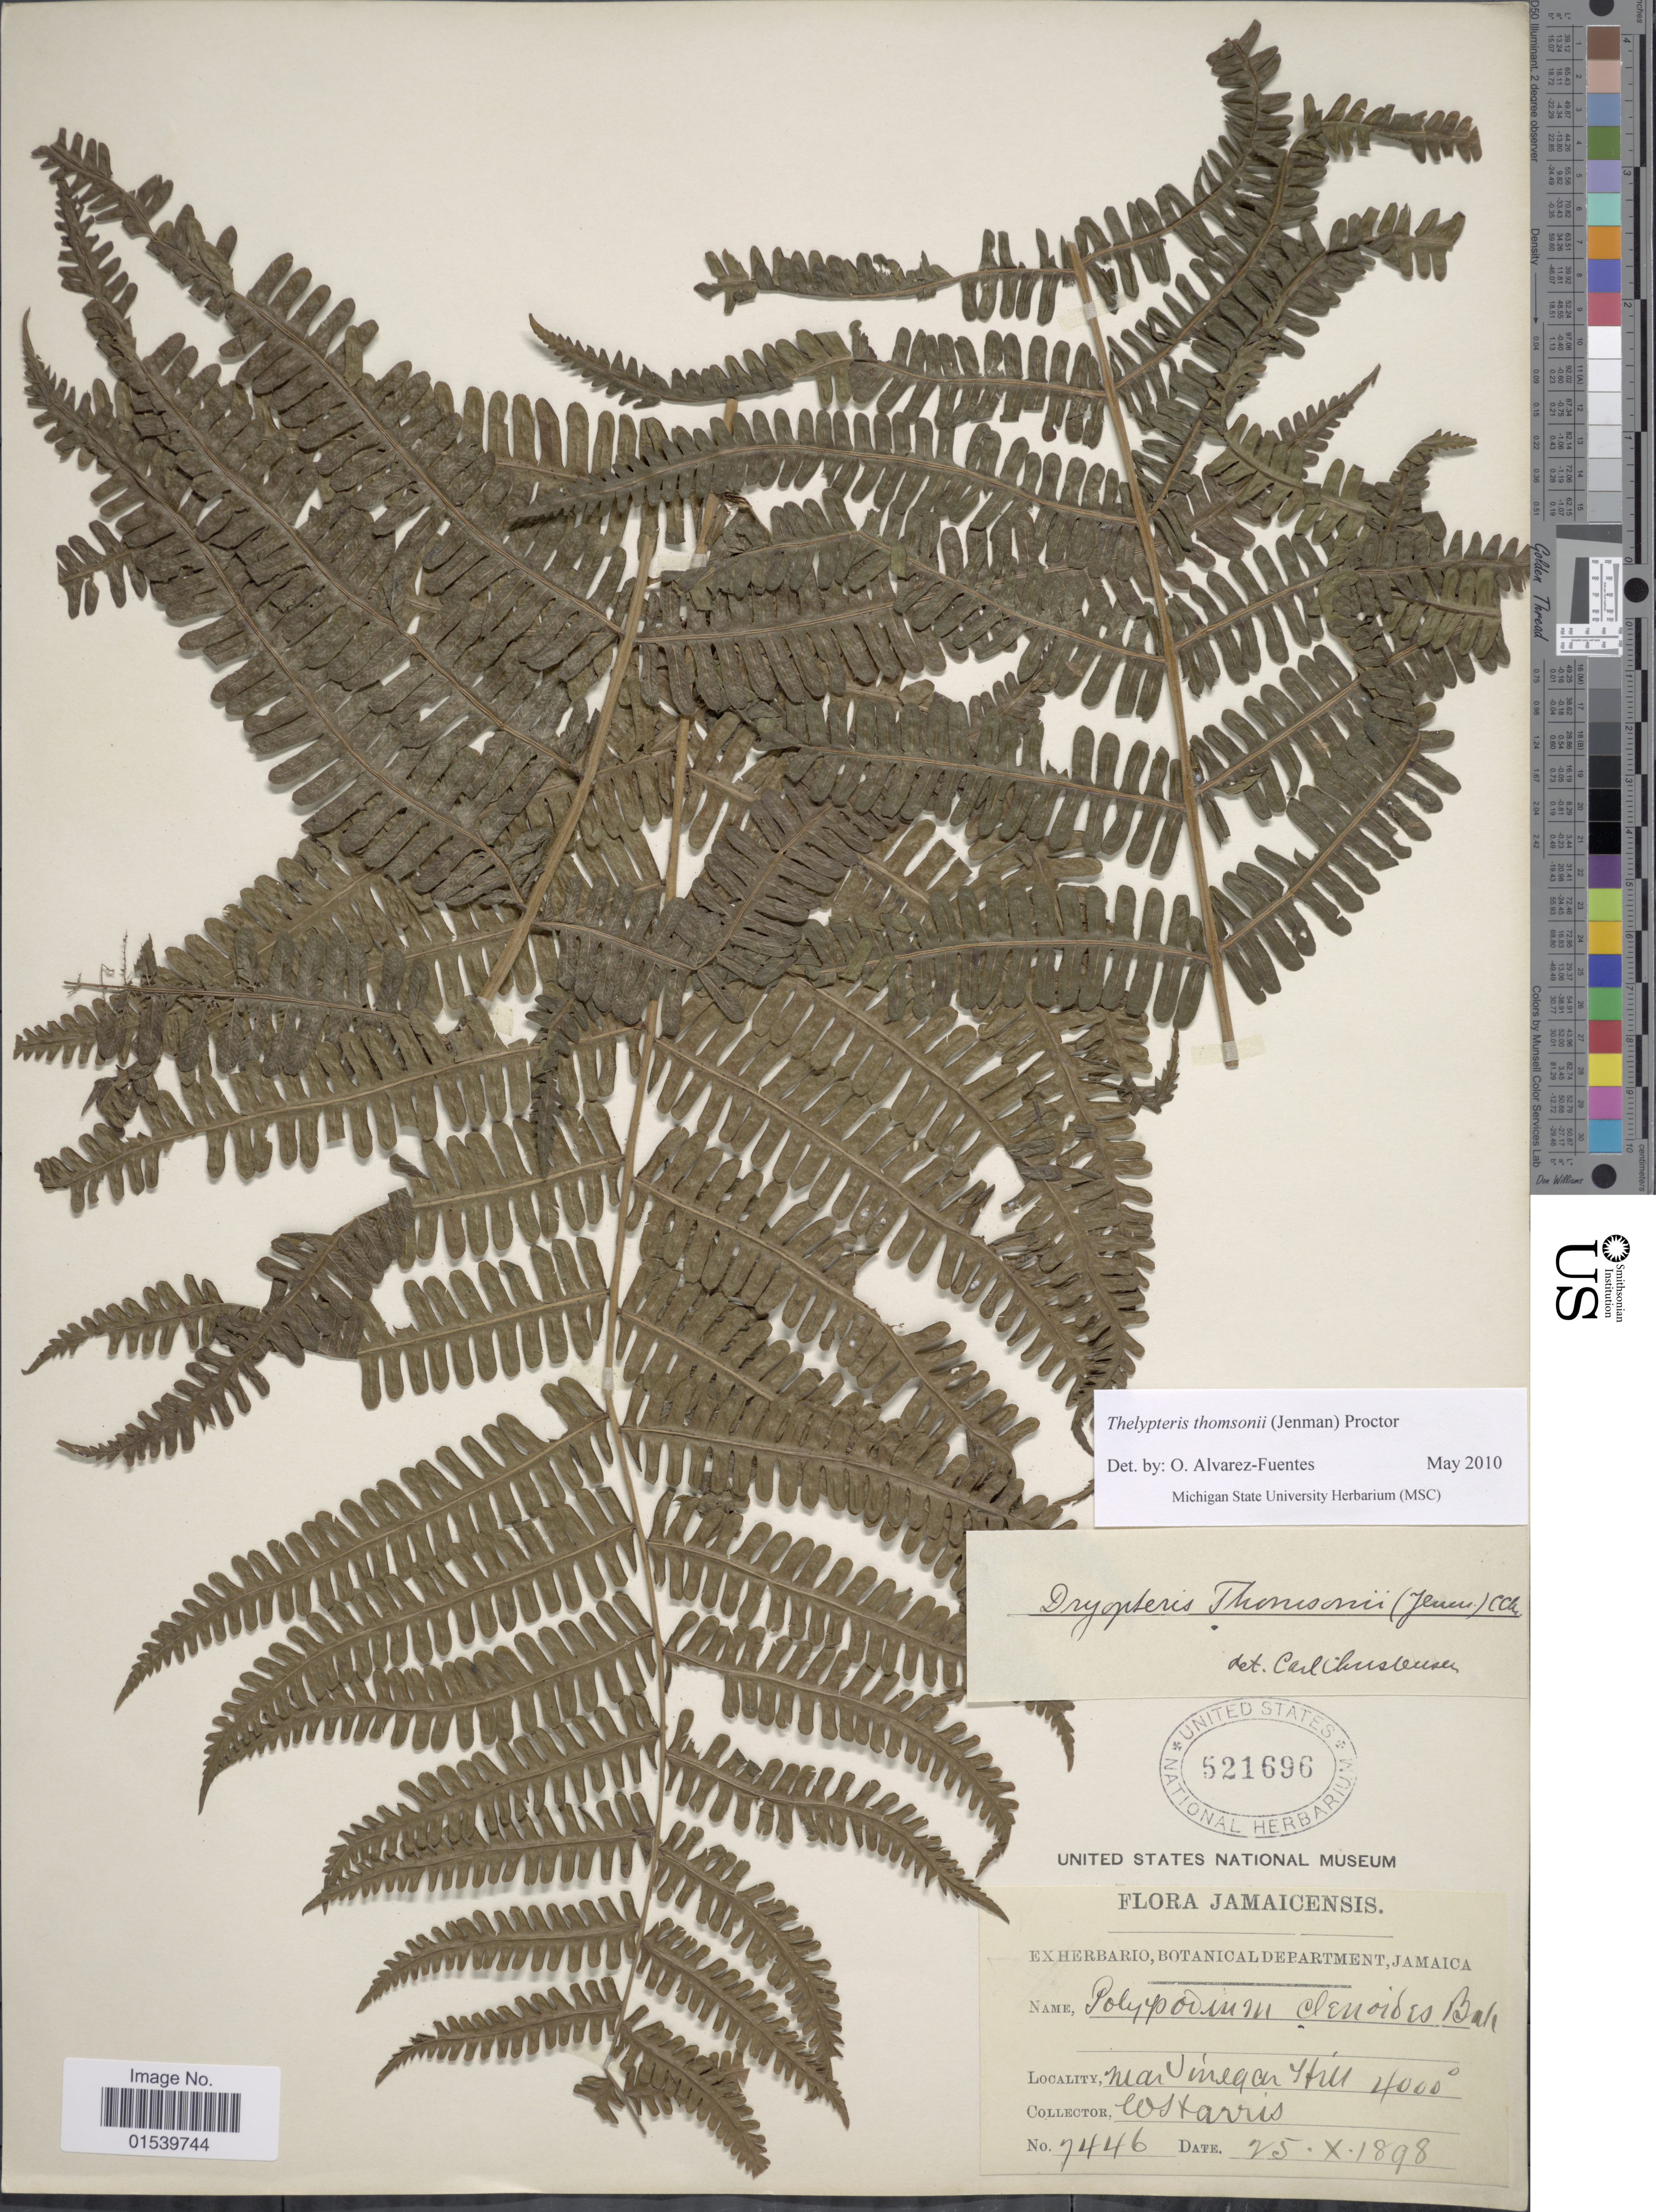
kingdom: Plantae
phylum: Tracheophyta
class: Polypodiopsida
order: Polypodiales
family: Thelypteridaceae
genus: Amauropelta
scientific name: Amauropelta thomsonii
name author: (Jenman) Pic. Serm.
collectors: W. Harris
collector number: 7446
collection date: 1898-10-25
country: Jamaica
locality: Near Vinegar Hill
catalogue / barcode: US 521696